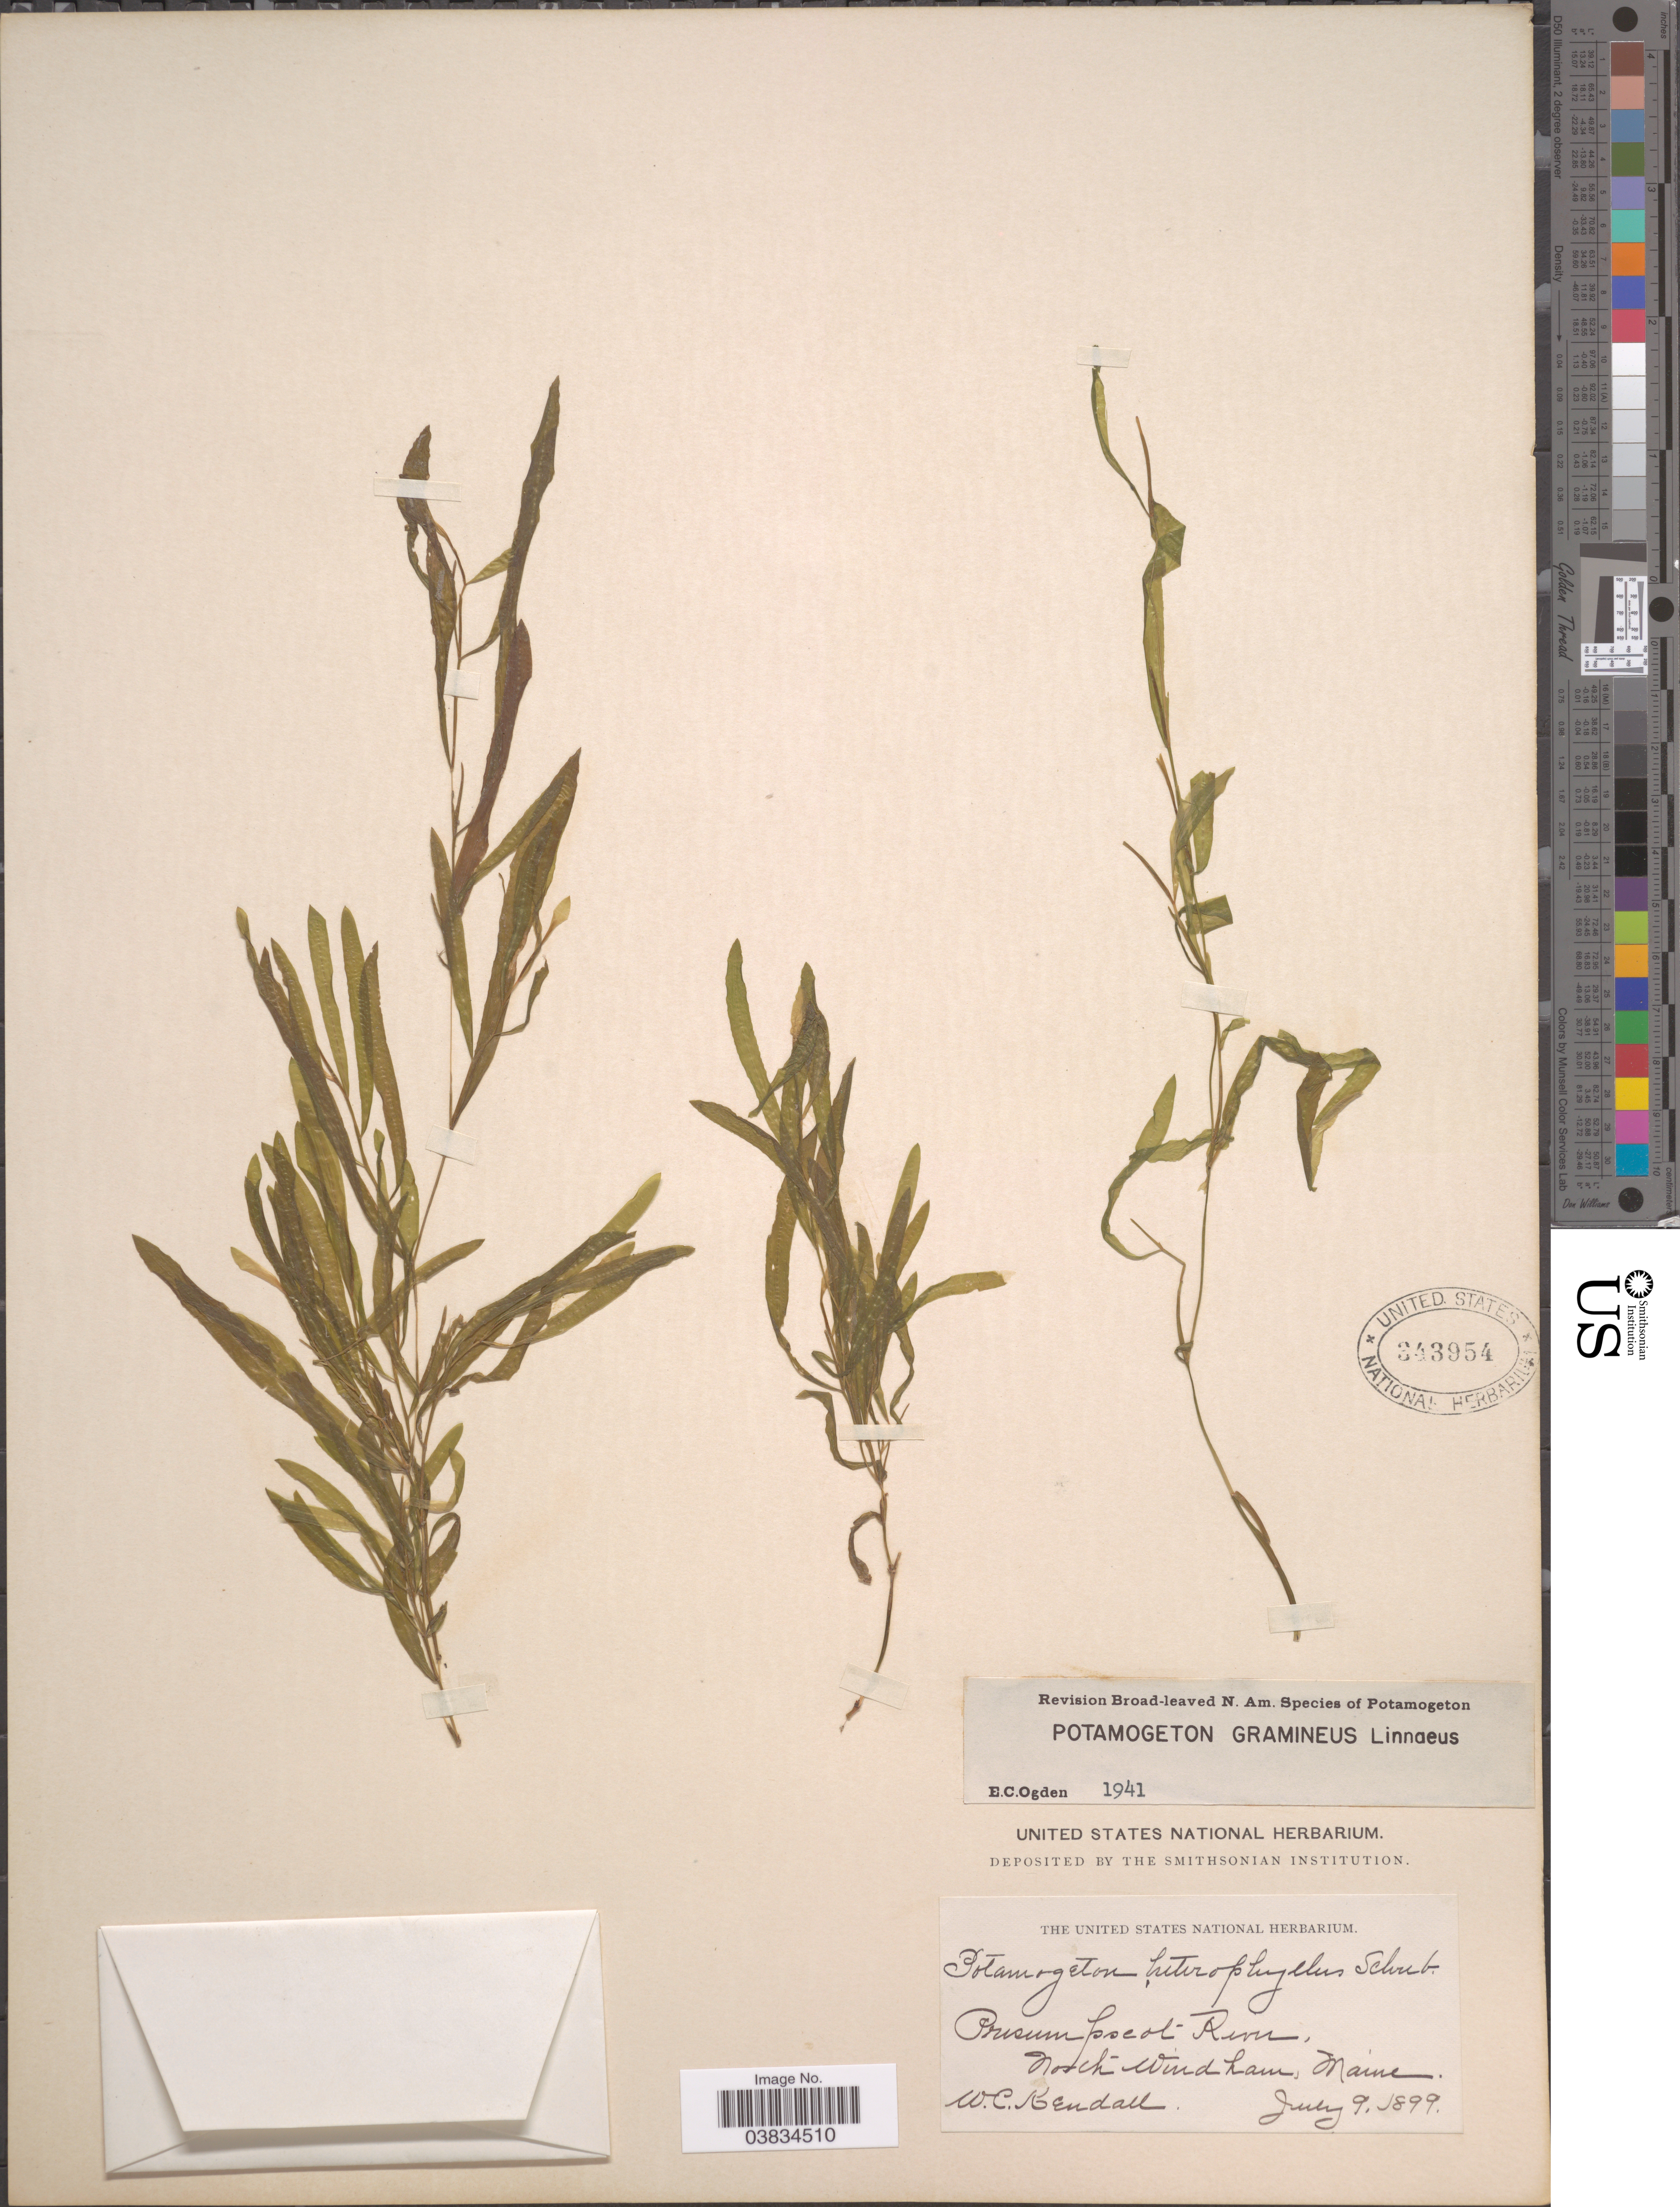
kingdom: Plantae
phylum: Tracheophyta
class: Liliopsida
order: Alismatales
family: Potamogetonaceae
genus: Potamogeton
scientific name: Potamogeton gramineus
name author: L.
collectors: W. Kendall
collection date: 1899-07-09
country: United States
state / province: Maine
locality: Presumpscot-River, North-Windham.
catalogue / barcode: US 343954